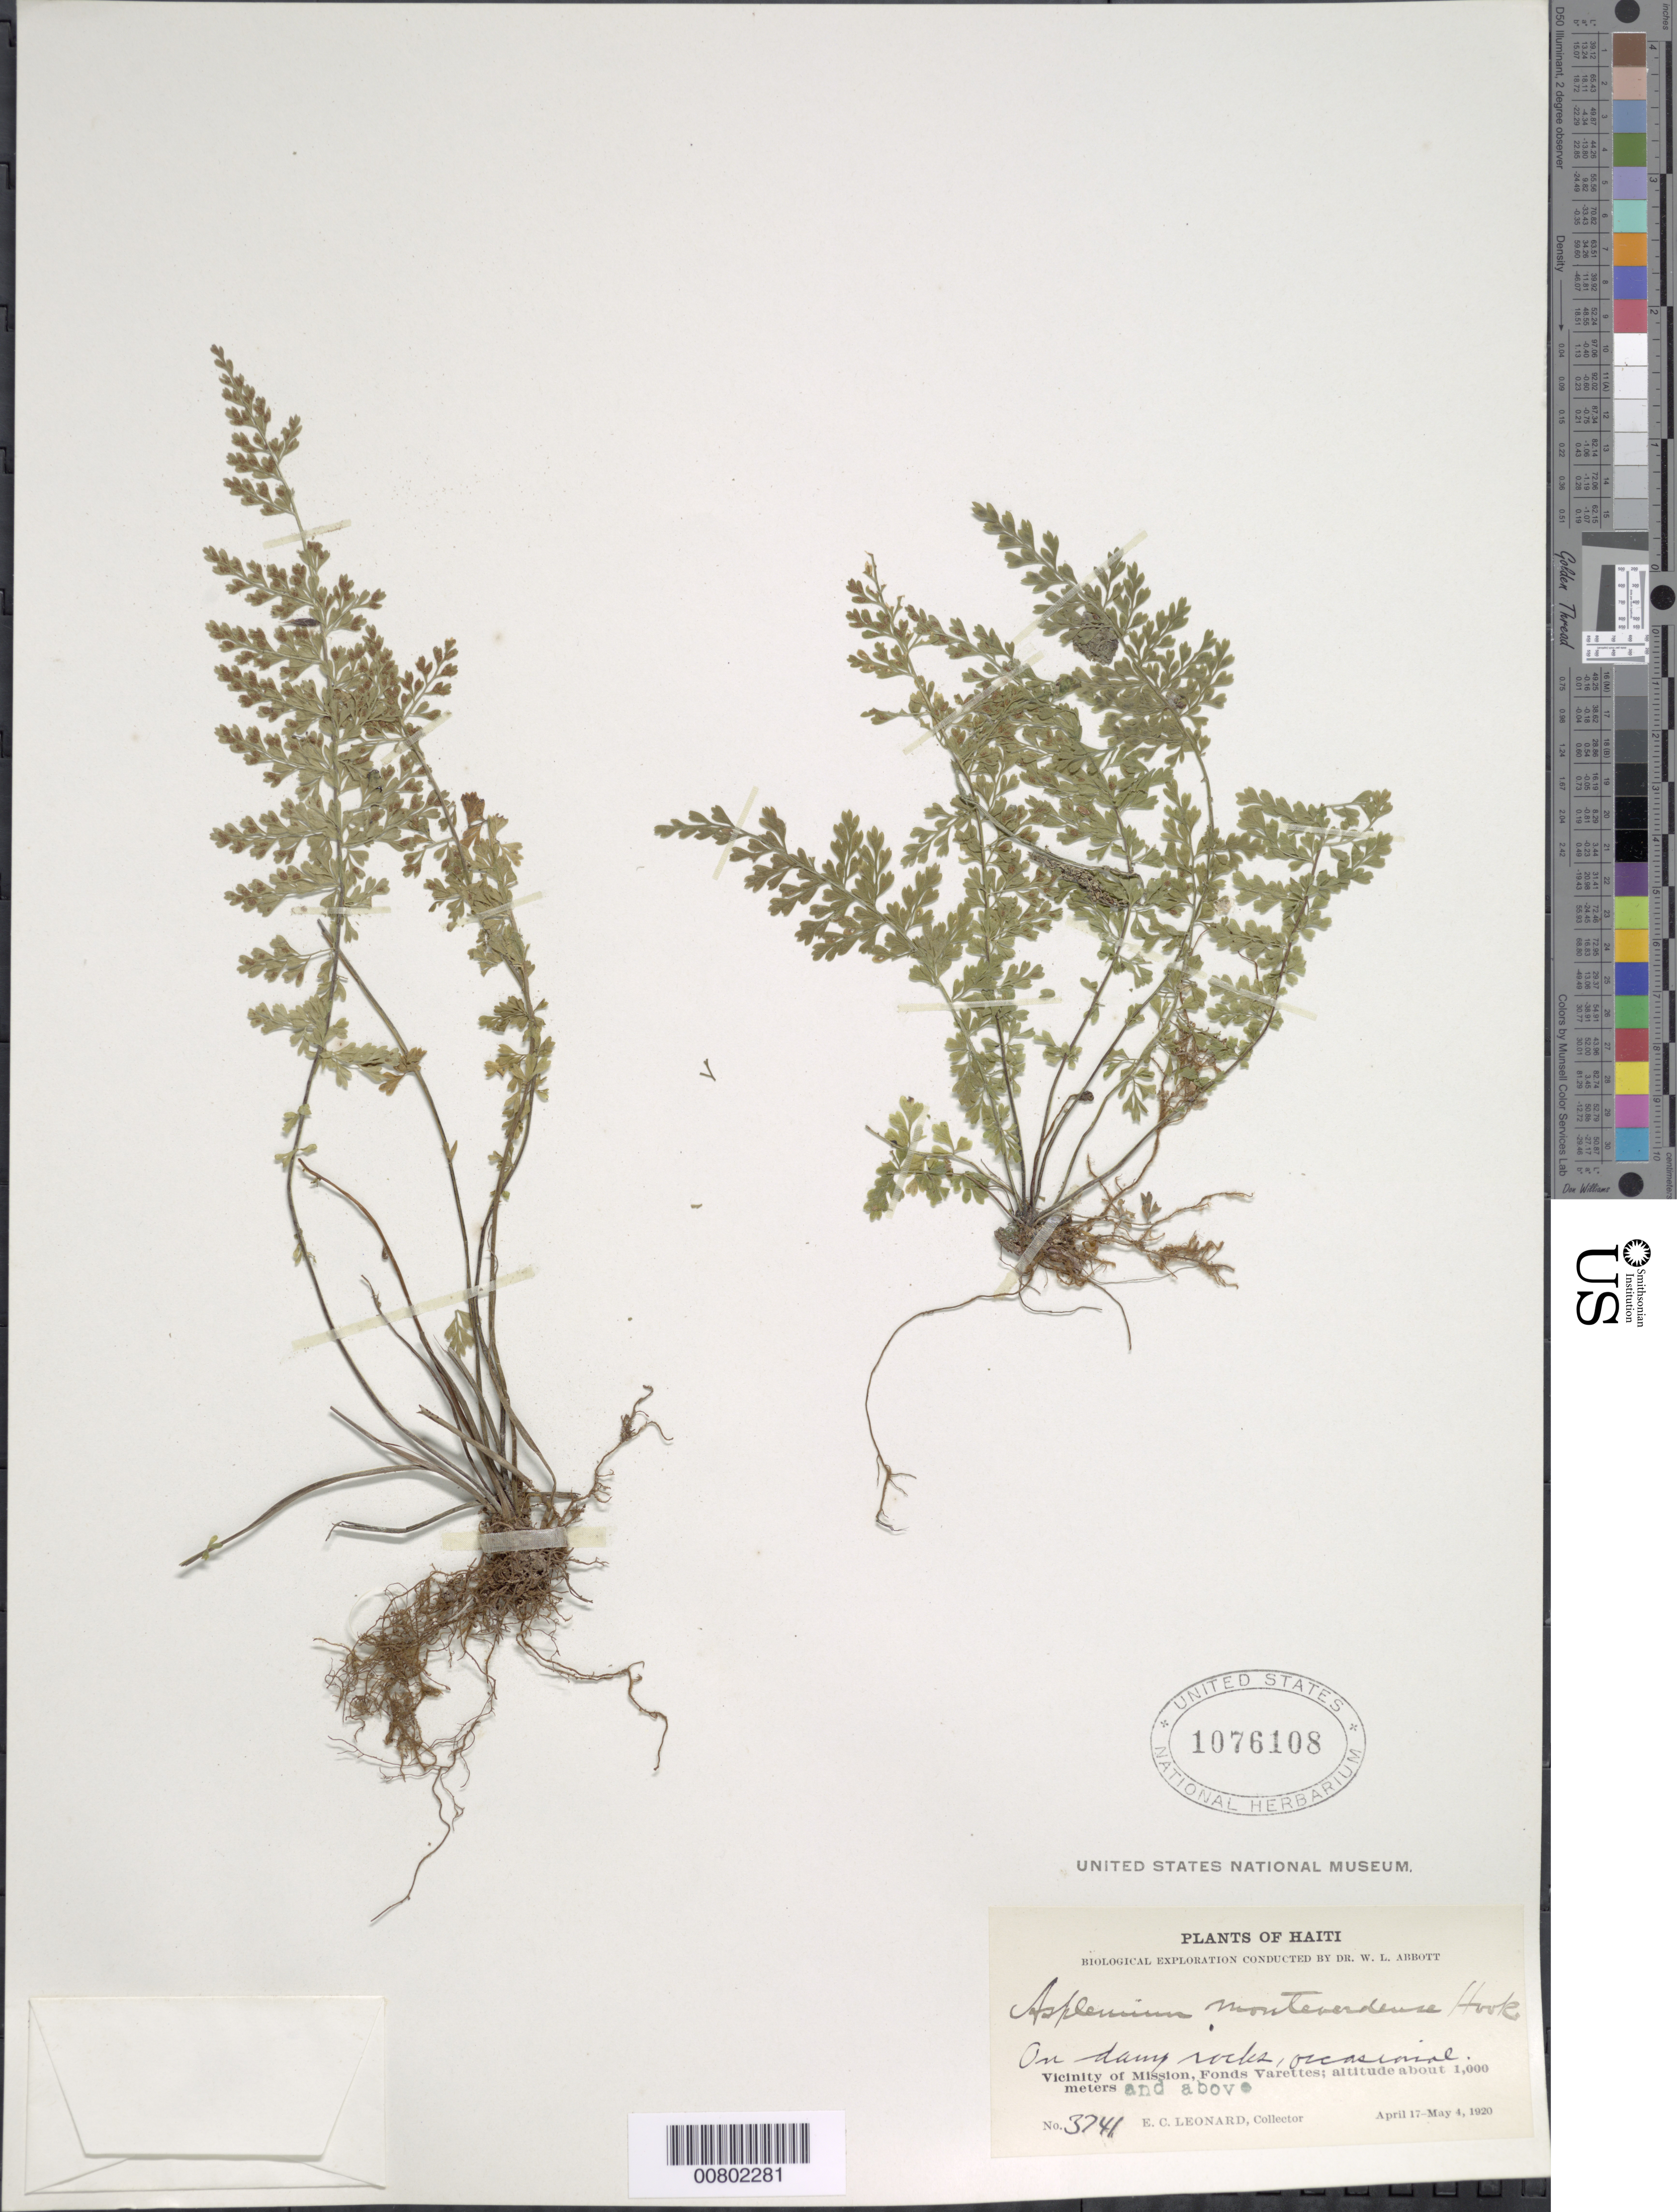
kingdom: Plantae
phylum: Tracheophyta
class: Polypodiopsida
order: Polypodiales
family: Aspleniaceae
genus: Asplenium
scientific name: Asplenium myriophyllum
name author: (Sw.) C. Presl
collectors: E. C. Leonard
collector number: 3741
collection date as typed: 17 Apr 1920 to 04 May 1920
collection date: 1920-04-17/1920-05-04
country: Haiti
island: Hispaniola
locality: Fonds Varettes, vicinity Mission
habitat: Damp rocks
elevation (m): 1000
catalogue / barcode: US 1076108